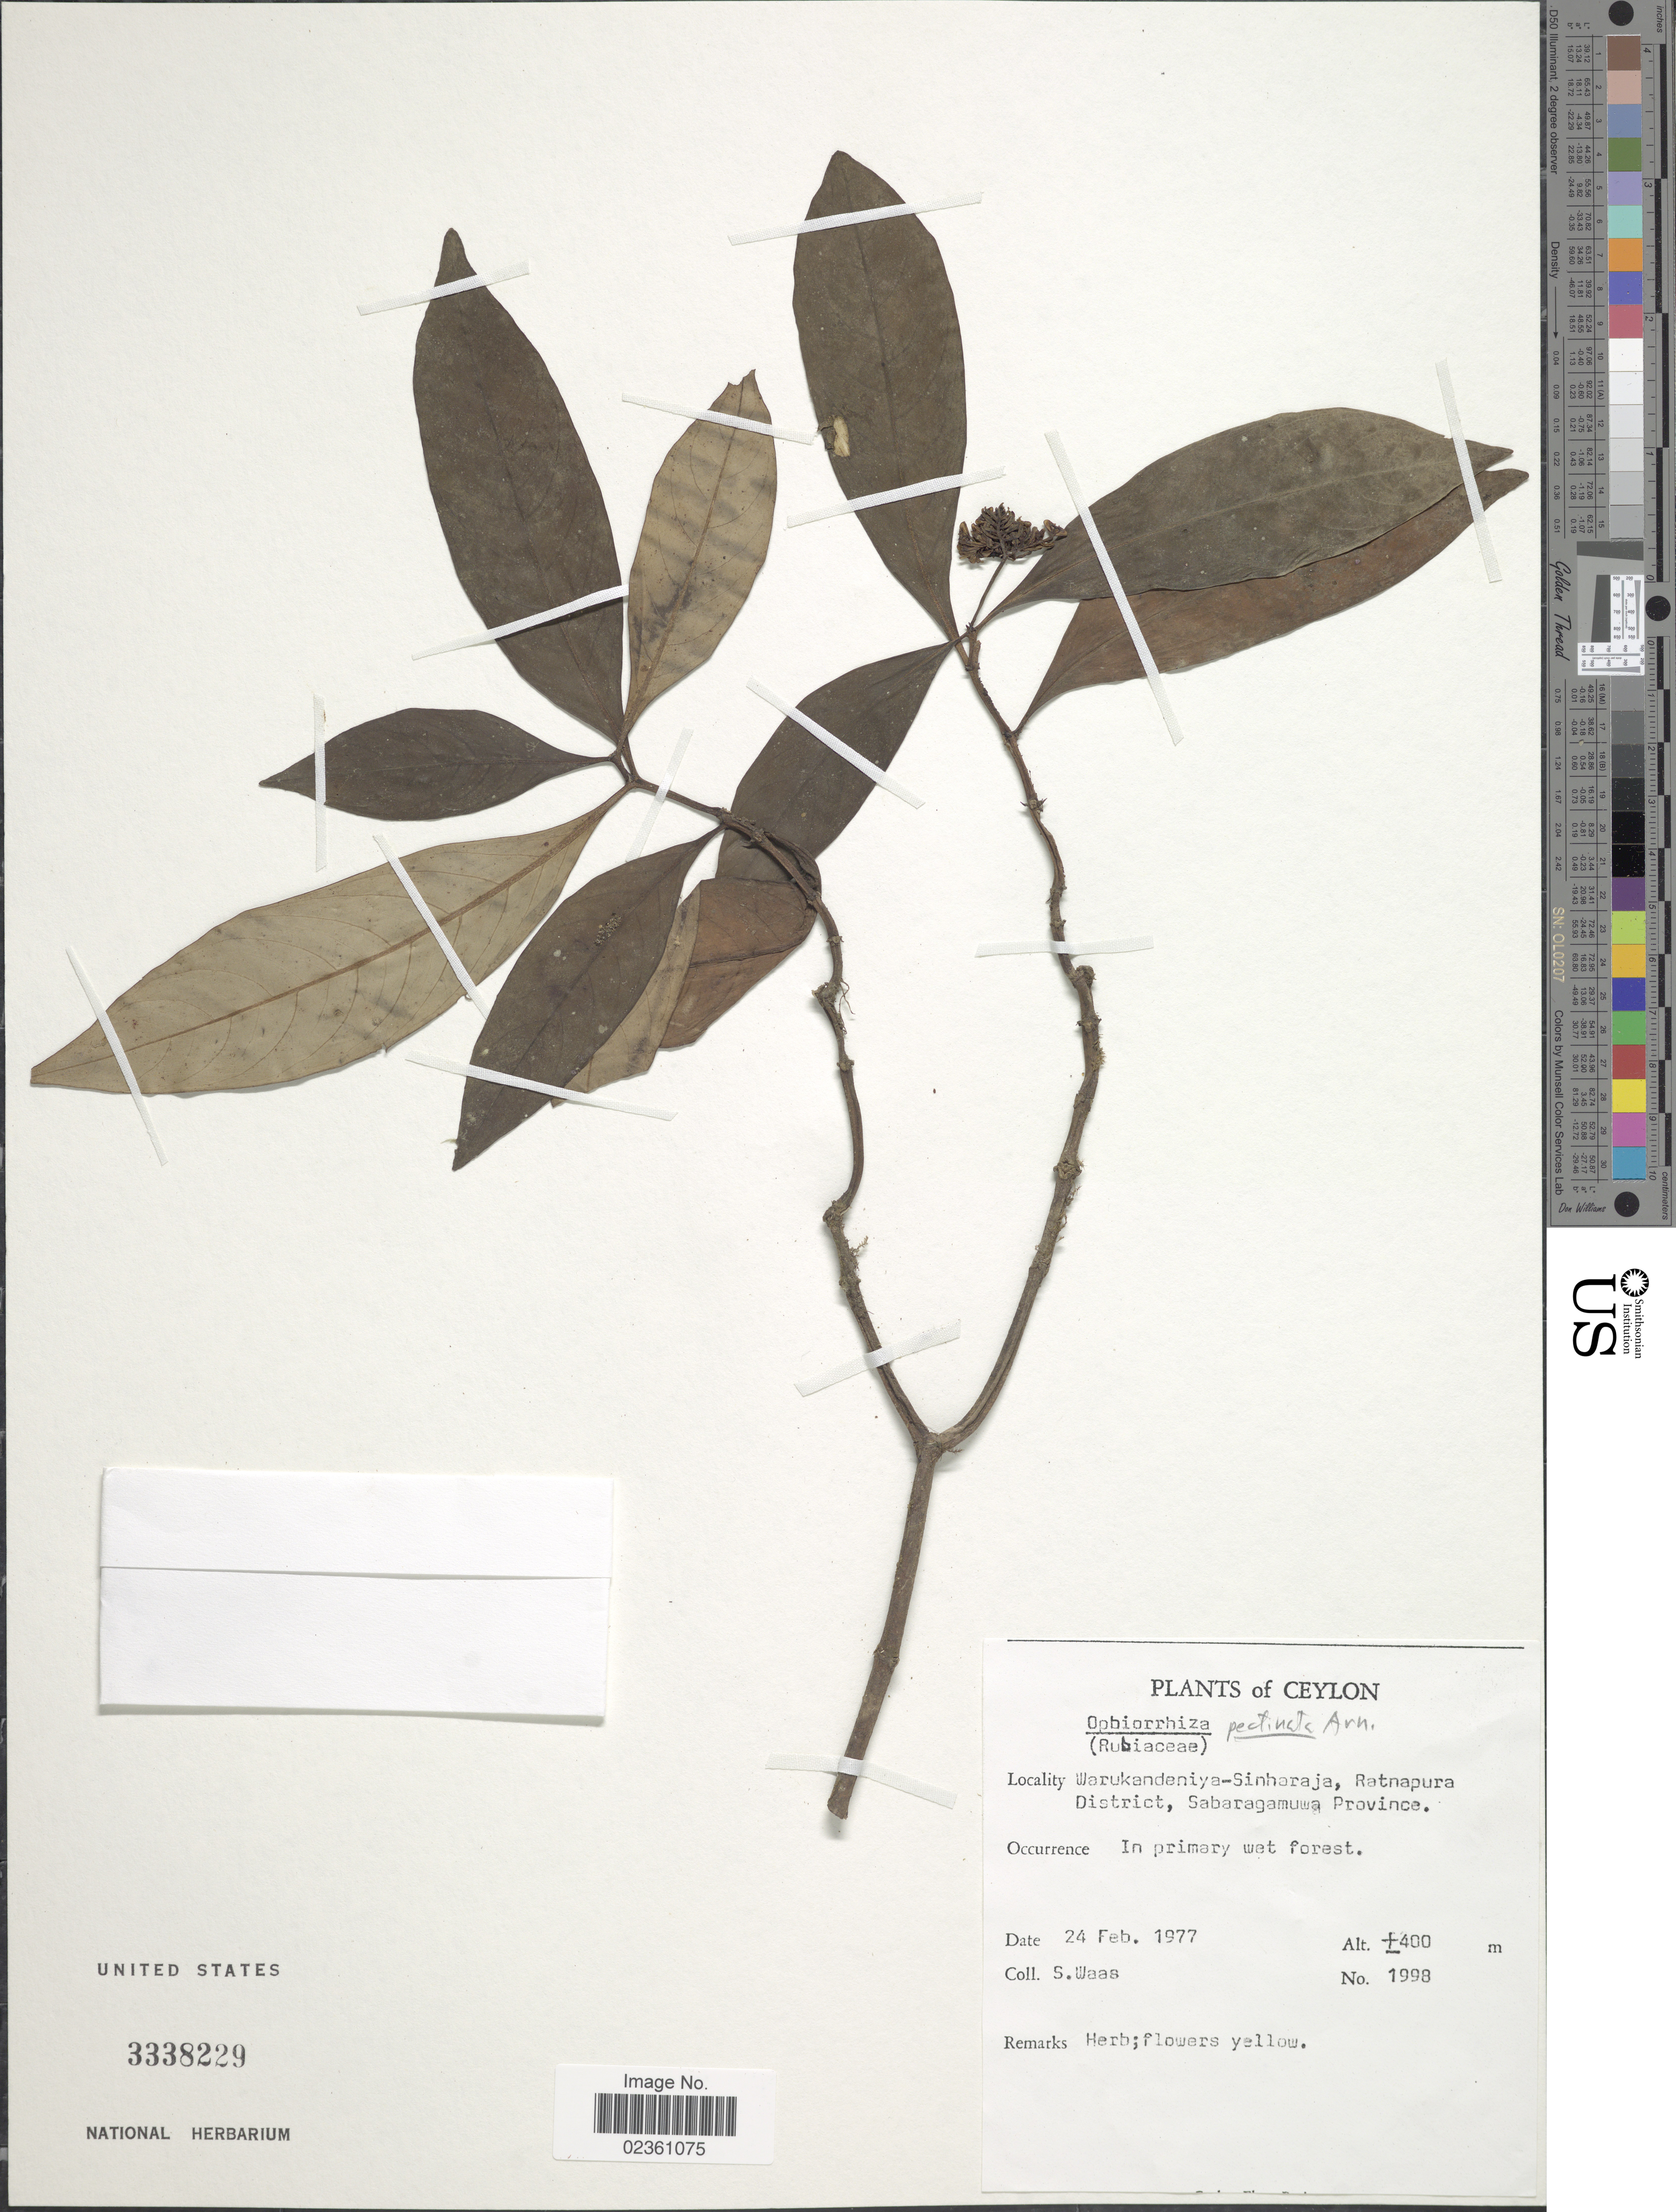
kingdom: Plantae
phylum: Tracheophyta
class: Magnoliopsida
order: Gentianales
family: Rubiaceae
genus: Ophiorrhiza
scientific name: Ophiorrhiza pectinata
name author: Arn.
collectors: S. Waas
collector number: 1998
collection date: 1977-02-24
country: Sri Lanka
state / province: Sabaragamuwa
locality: Ceylon, Warukandeniya-Sinharaja, Ratnapura District, In primary wet forest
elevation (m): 400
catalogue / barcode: US 3338229